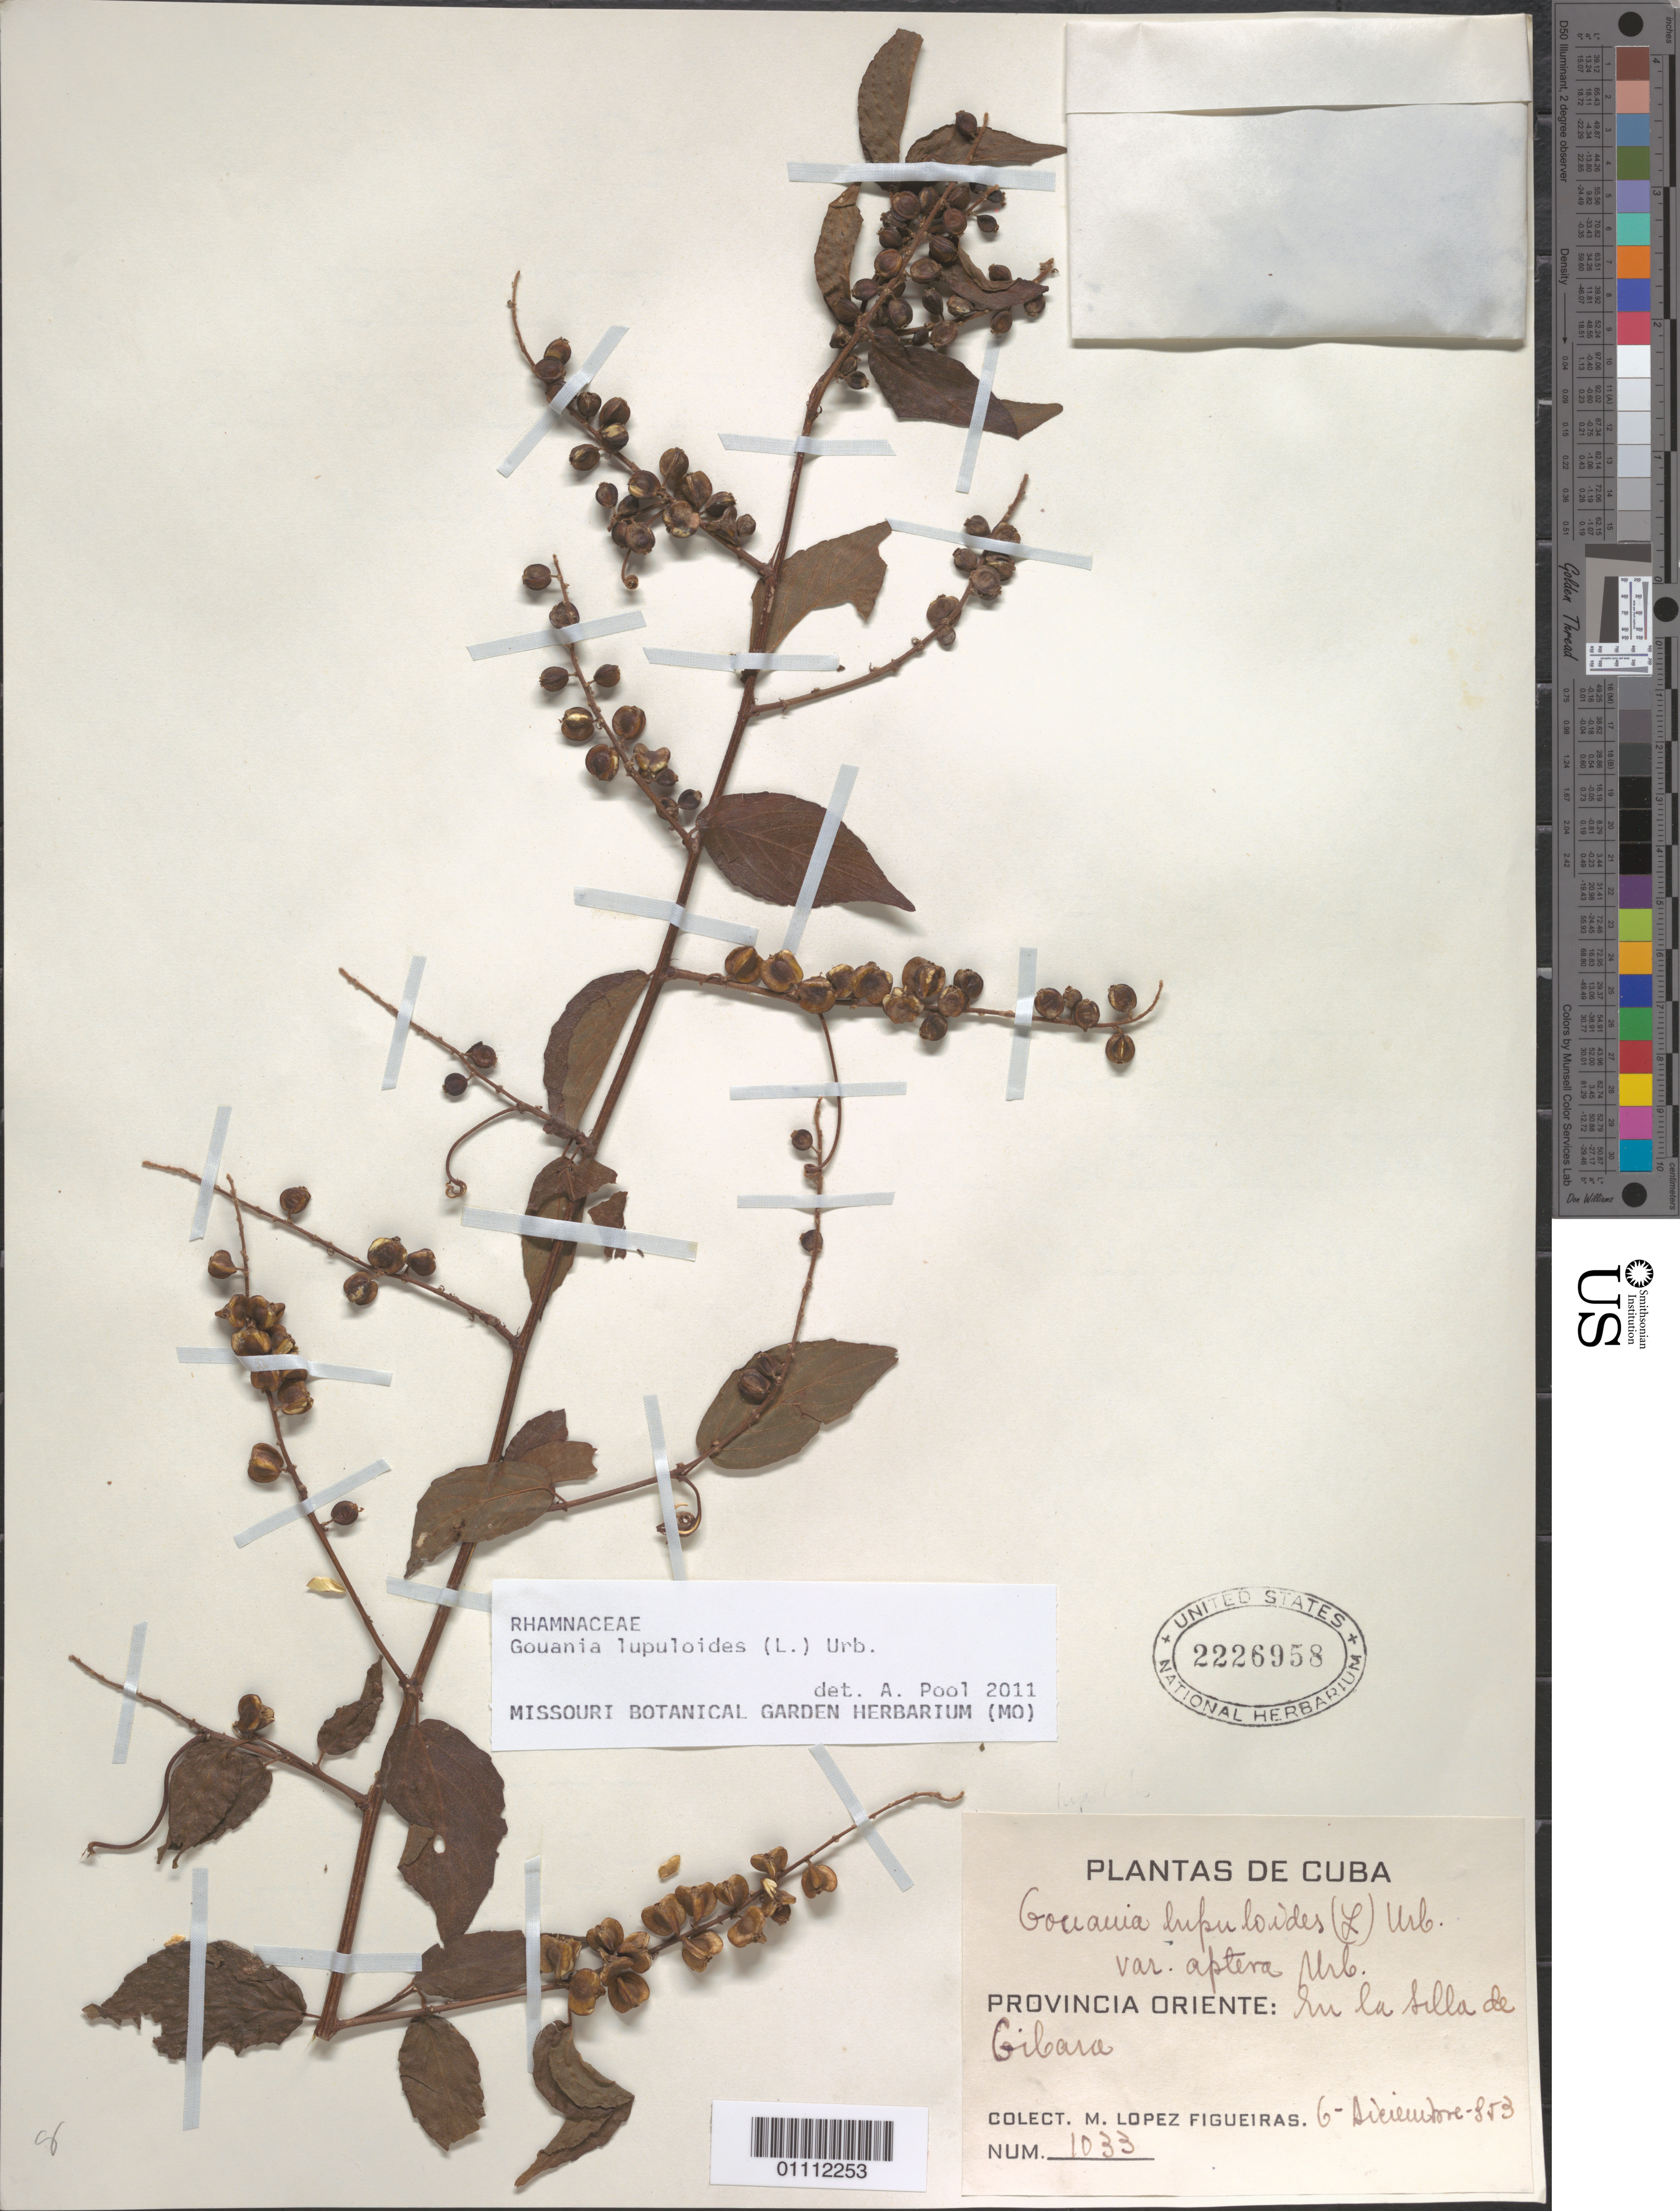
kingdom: Plantae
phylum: Tracheophyta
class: Magnoliopsida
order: Rosales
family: Rhamnaceae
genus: Gouania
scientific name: Gouania lupuloides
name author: (L.) Urb.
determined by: Pool, A., (MO), Missouri Botanical Garden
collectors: M. López Figueiras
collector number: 1033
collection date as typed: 06 Dec 1953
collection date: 1953-12-06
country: Cuba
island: Cuba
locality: Prov Oriente, en la Sella de Gibara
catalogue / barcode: US 2226958